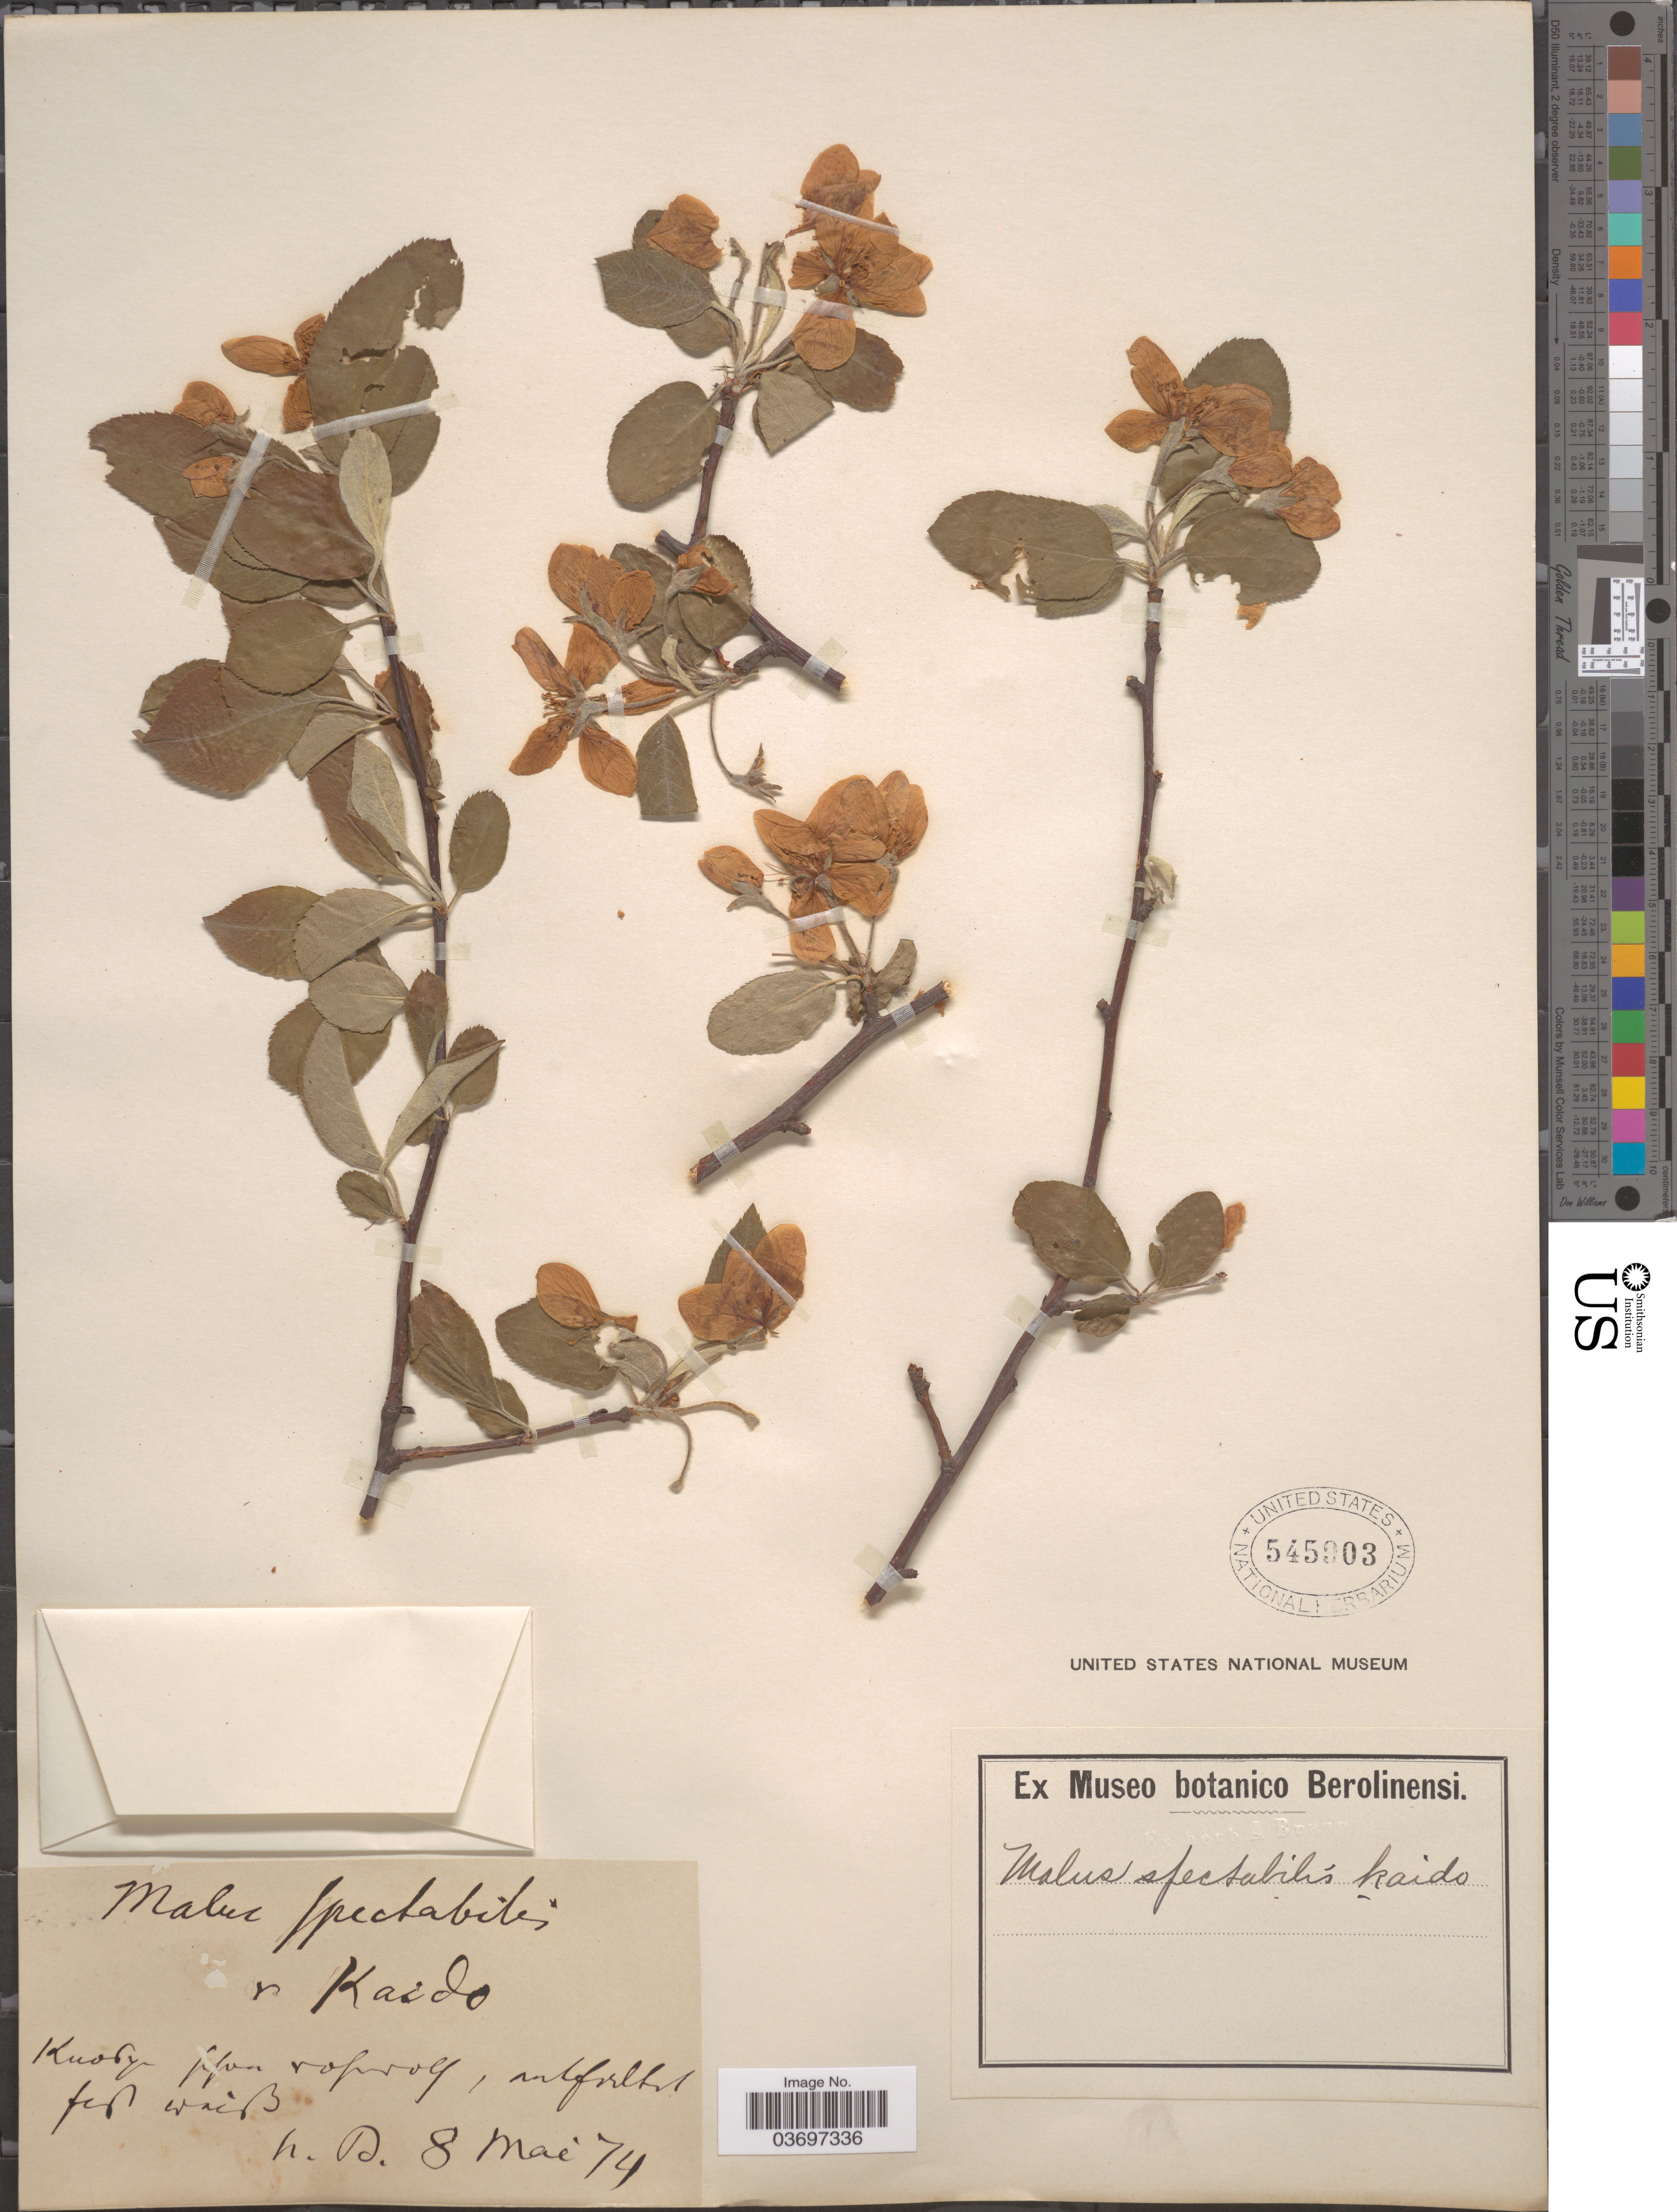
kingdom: Plantae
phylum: Tracheophyta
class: Magnoliopsida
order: Rosales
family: Rosaceae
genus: Malus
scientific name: Malus spectabilis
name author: (Aiton) Borkh.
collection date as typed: Transcribed d/m/y: 8/5/74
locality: Kuocy pfon vopwolf, antfarlt [illegible text] feb wais. [interpreted] h.D. [interpreted]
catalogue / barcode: US 545903